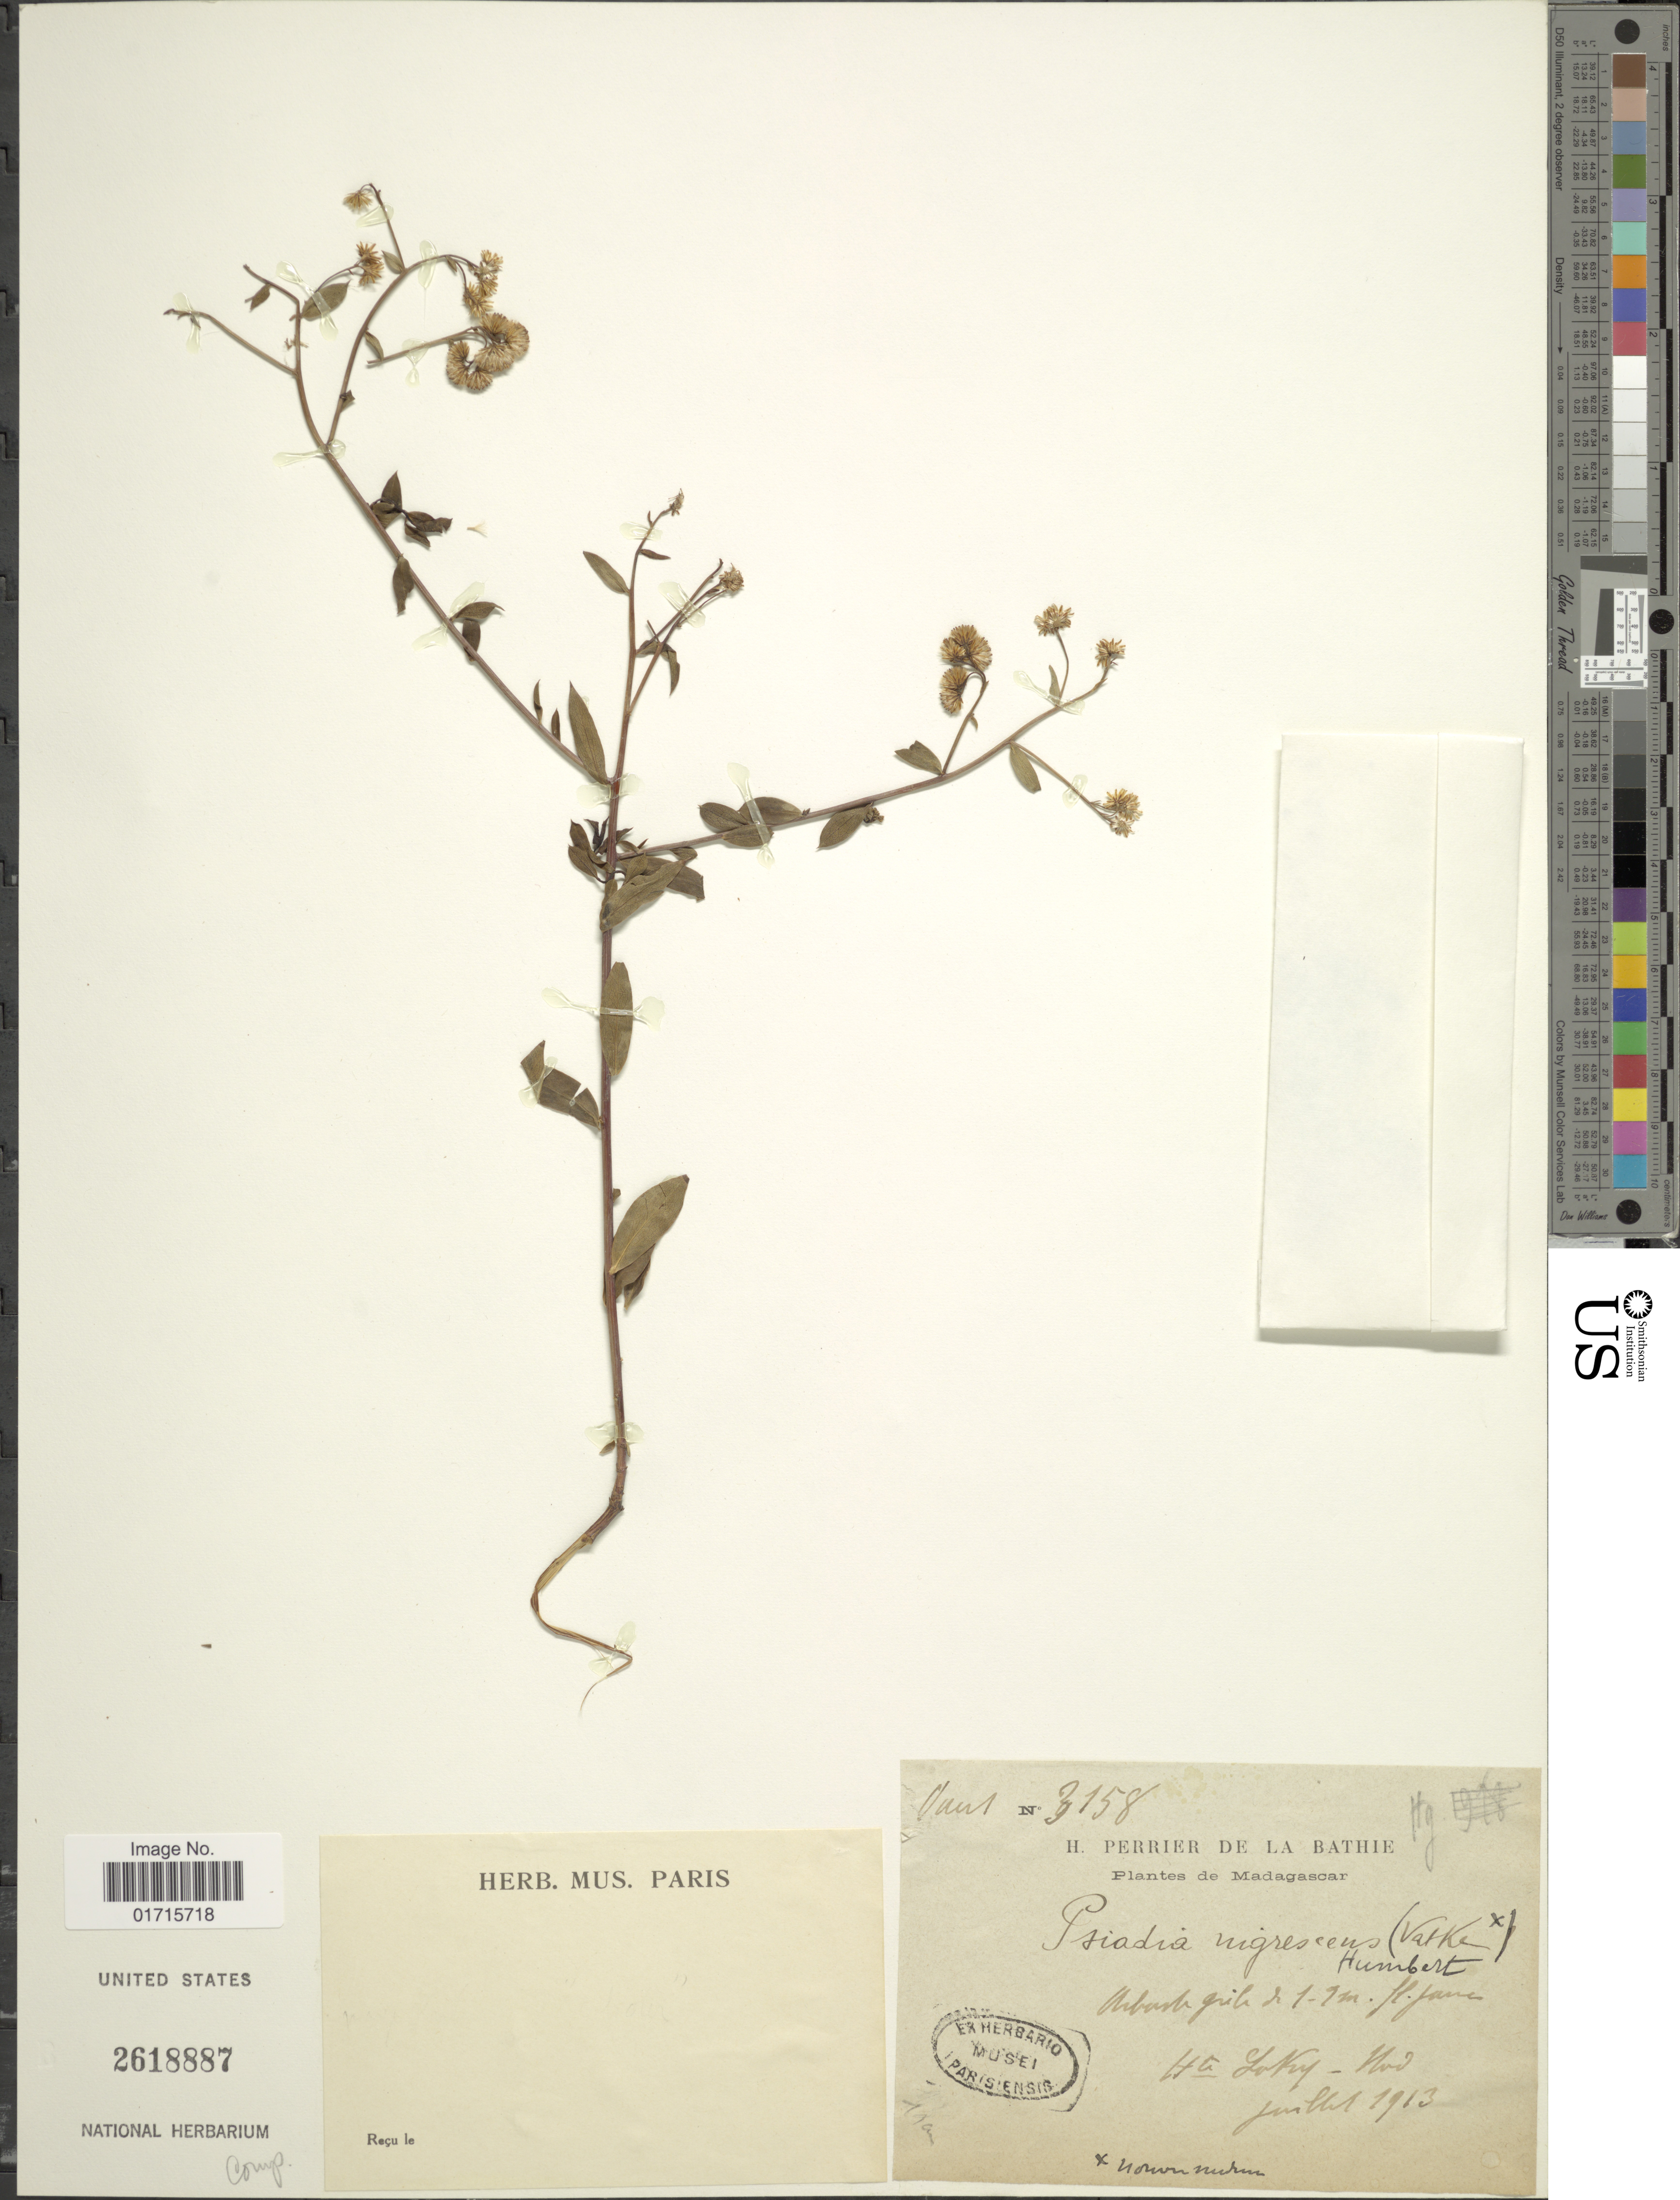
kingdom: Plantae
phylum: Tracheophyta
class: Magnoliopsida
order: Asterales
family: Asteraceae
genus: Psiadia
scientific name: Psiadia nigrescens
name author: Humb.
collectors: H. Perrier de la Bâthie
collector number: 3158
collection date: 1913-07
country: Madagascar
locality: Madagascar. Hte Loky-Nov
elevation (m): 1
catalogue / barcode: US 2618887